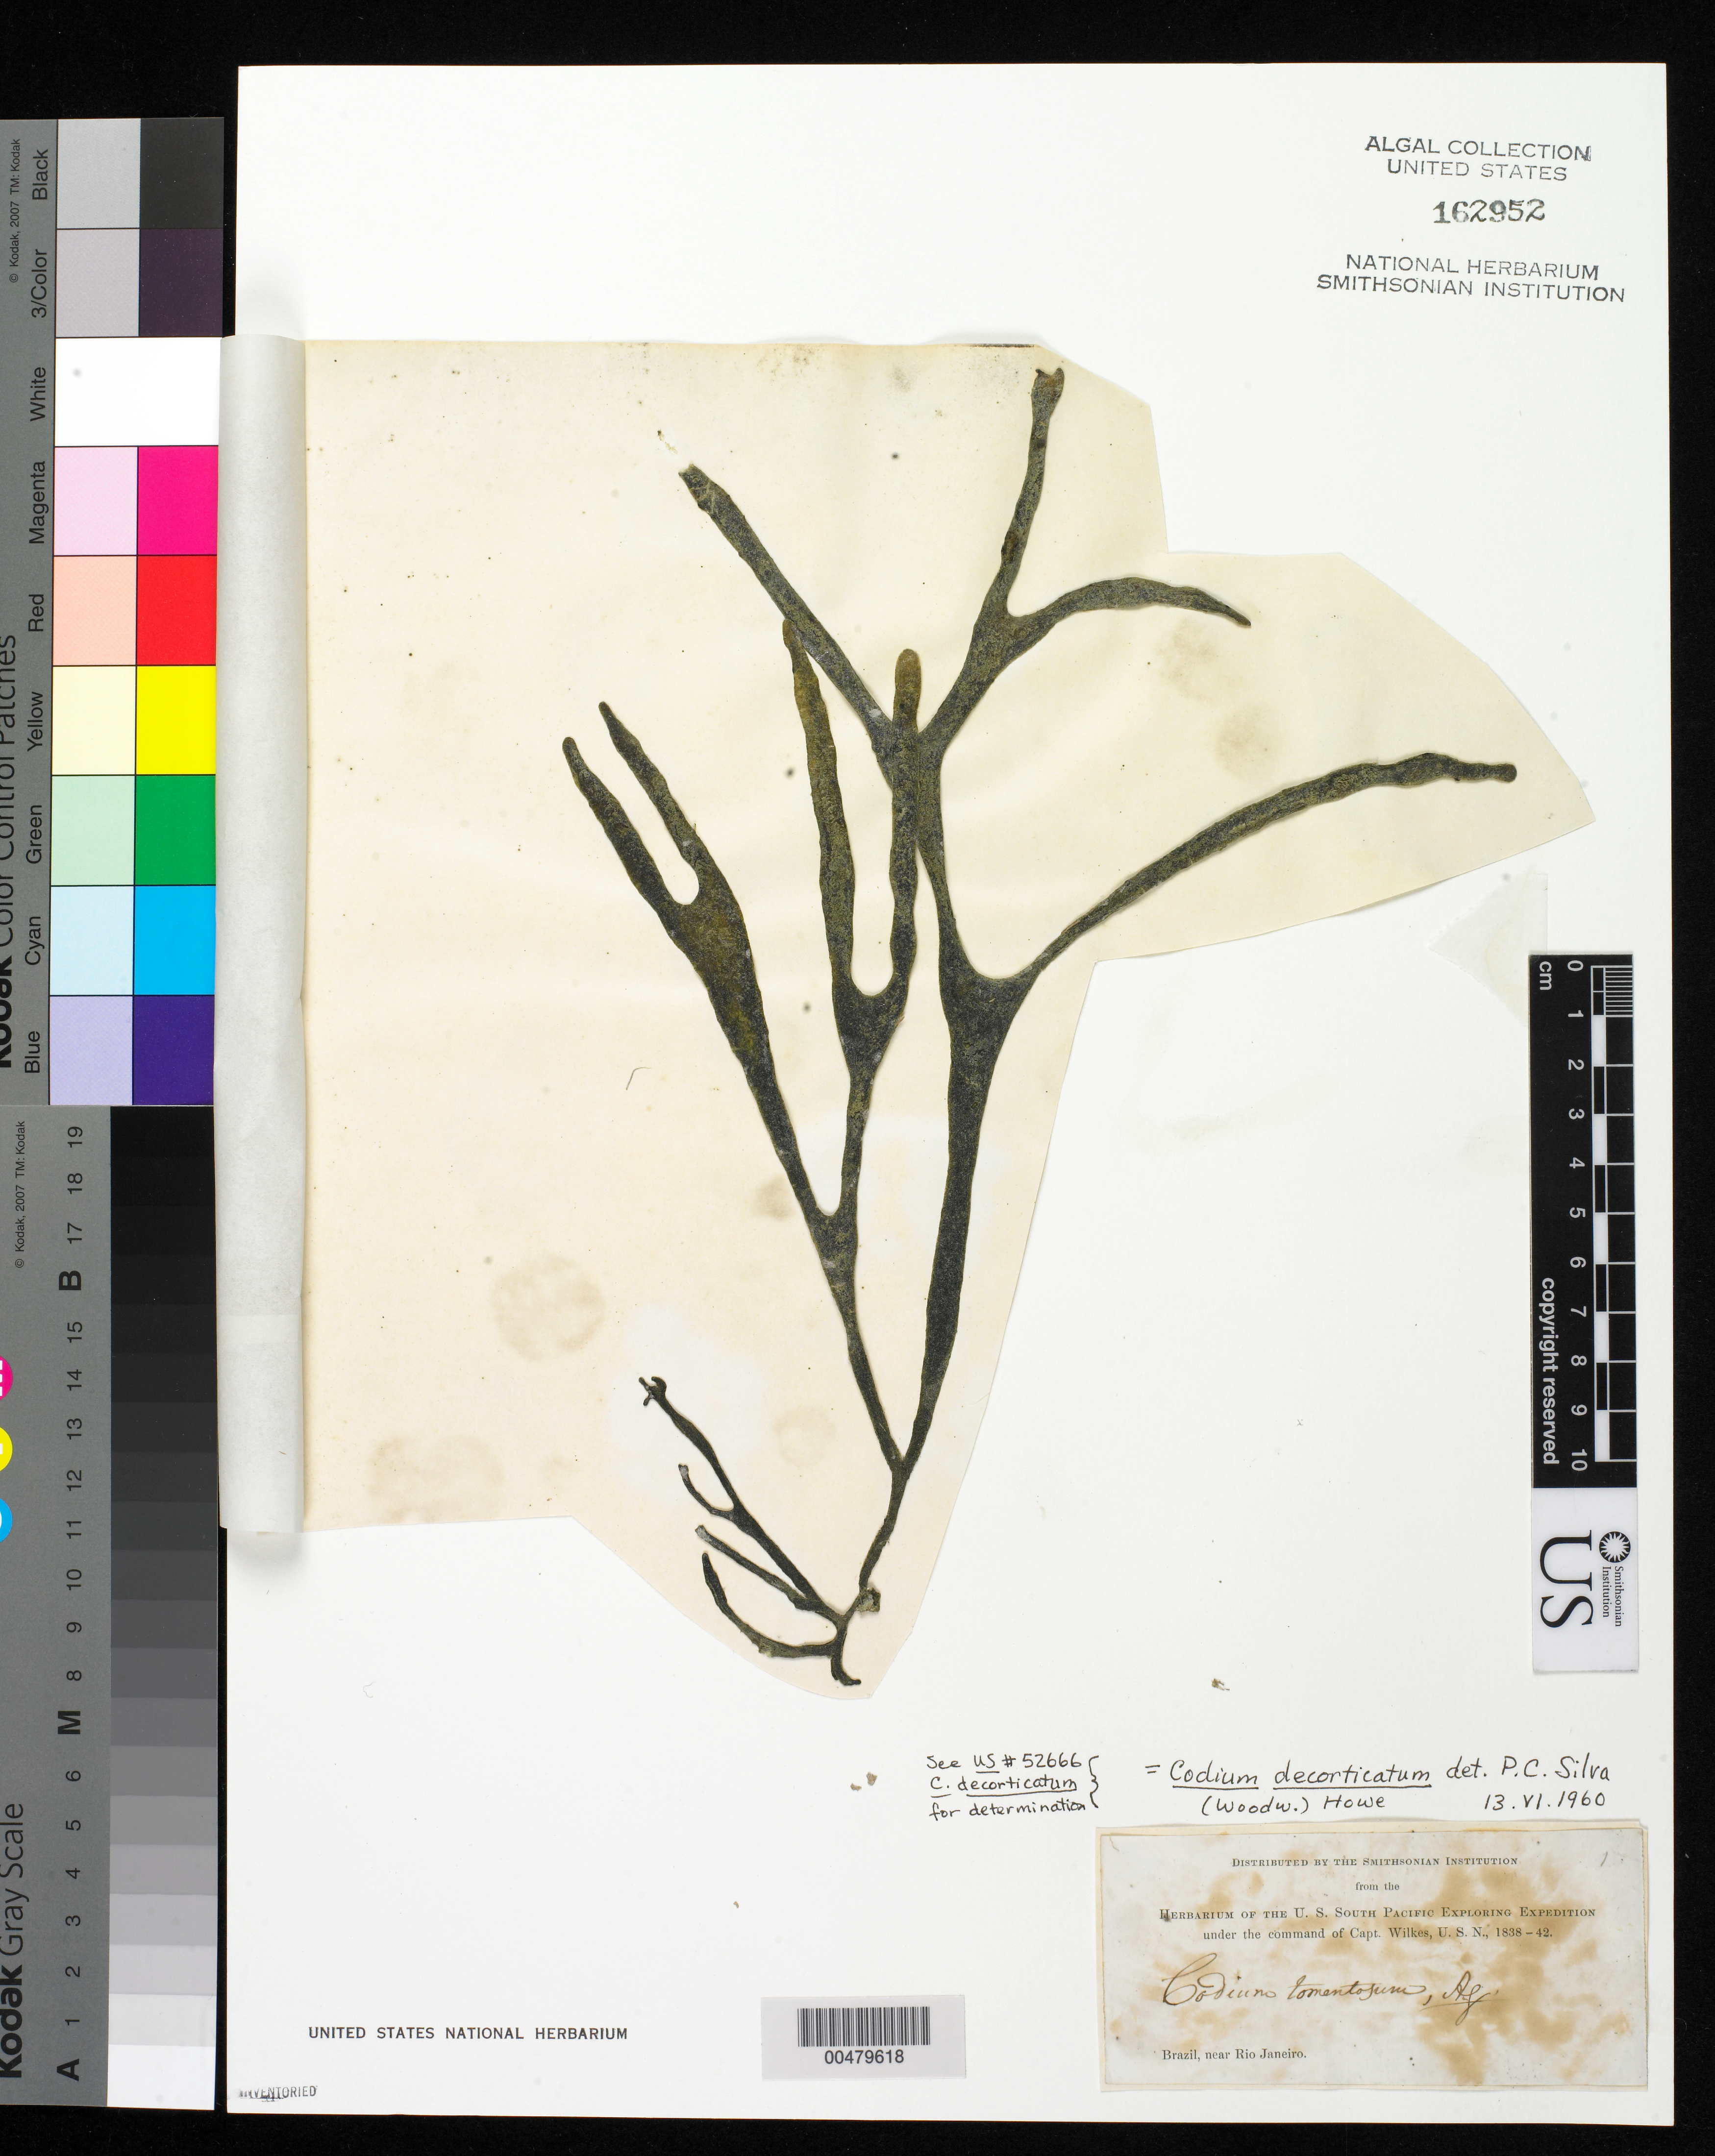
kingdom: Plantae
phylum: Chlorophyta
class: Ulvophyceae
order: Cladophorales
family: Cladophoraceae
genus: Cladophora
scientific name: Cladophora decorticatum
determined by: Silva, P. C.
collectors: W. D. Brackenridge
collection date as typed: Nov 1838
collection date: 1838-11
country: Brazil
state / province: Rio de Janeiro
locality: Near Rio de Janeiro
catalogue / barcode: US 162952